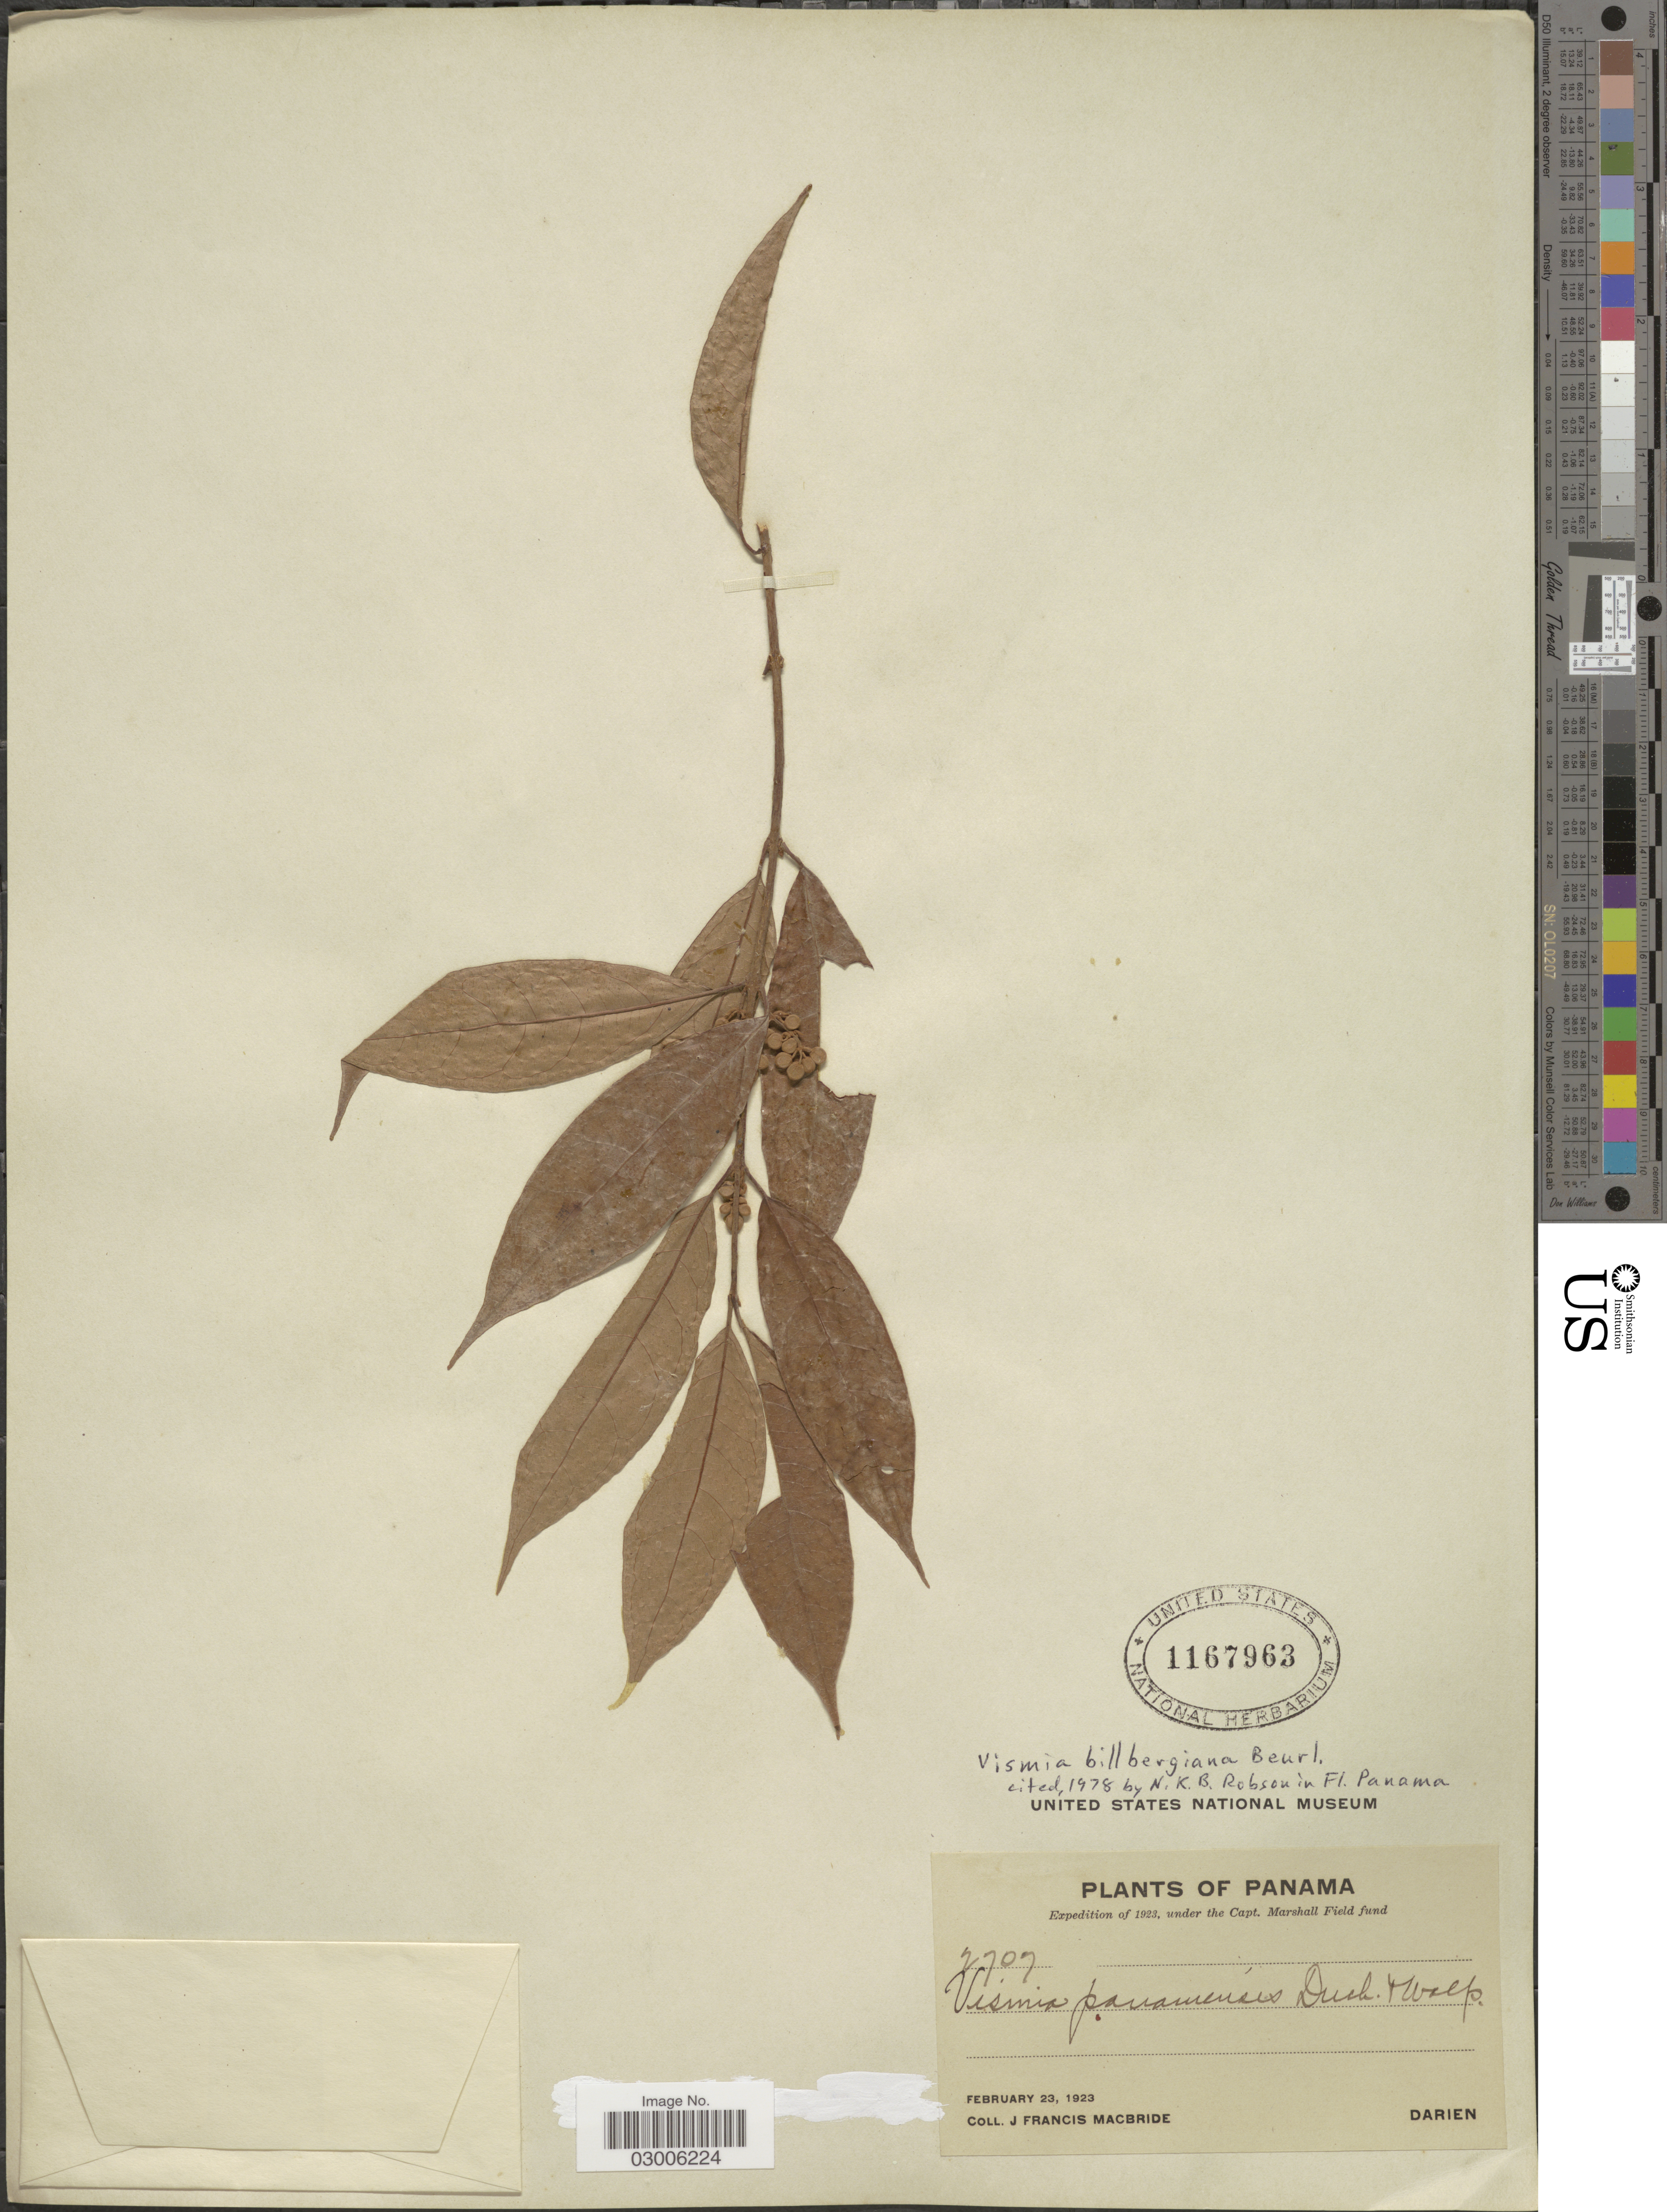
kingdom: Plantae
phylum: Tracheophyta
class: Magnoliopsida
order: Malpighiales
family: Hypericaceae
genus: Vismia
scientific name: Vismia billbergiana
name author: Beurl.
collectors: J. F. Macbride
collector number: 2707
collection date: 1923-02-23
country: Panama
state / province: Darién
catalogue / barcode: US 1167963